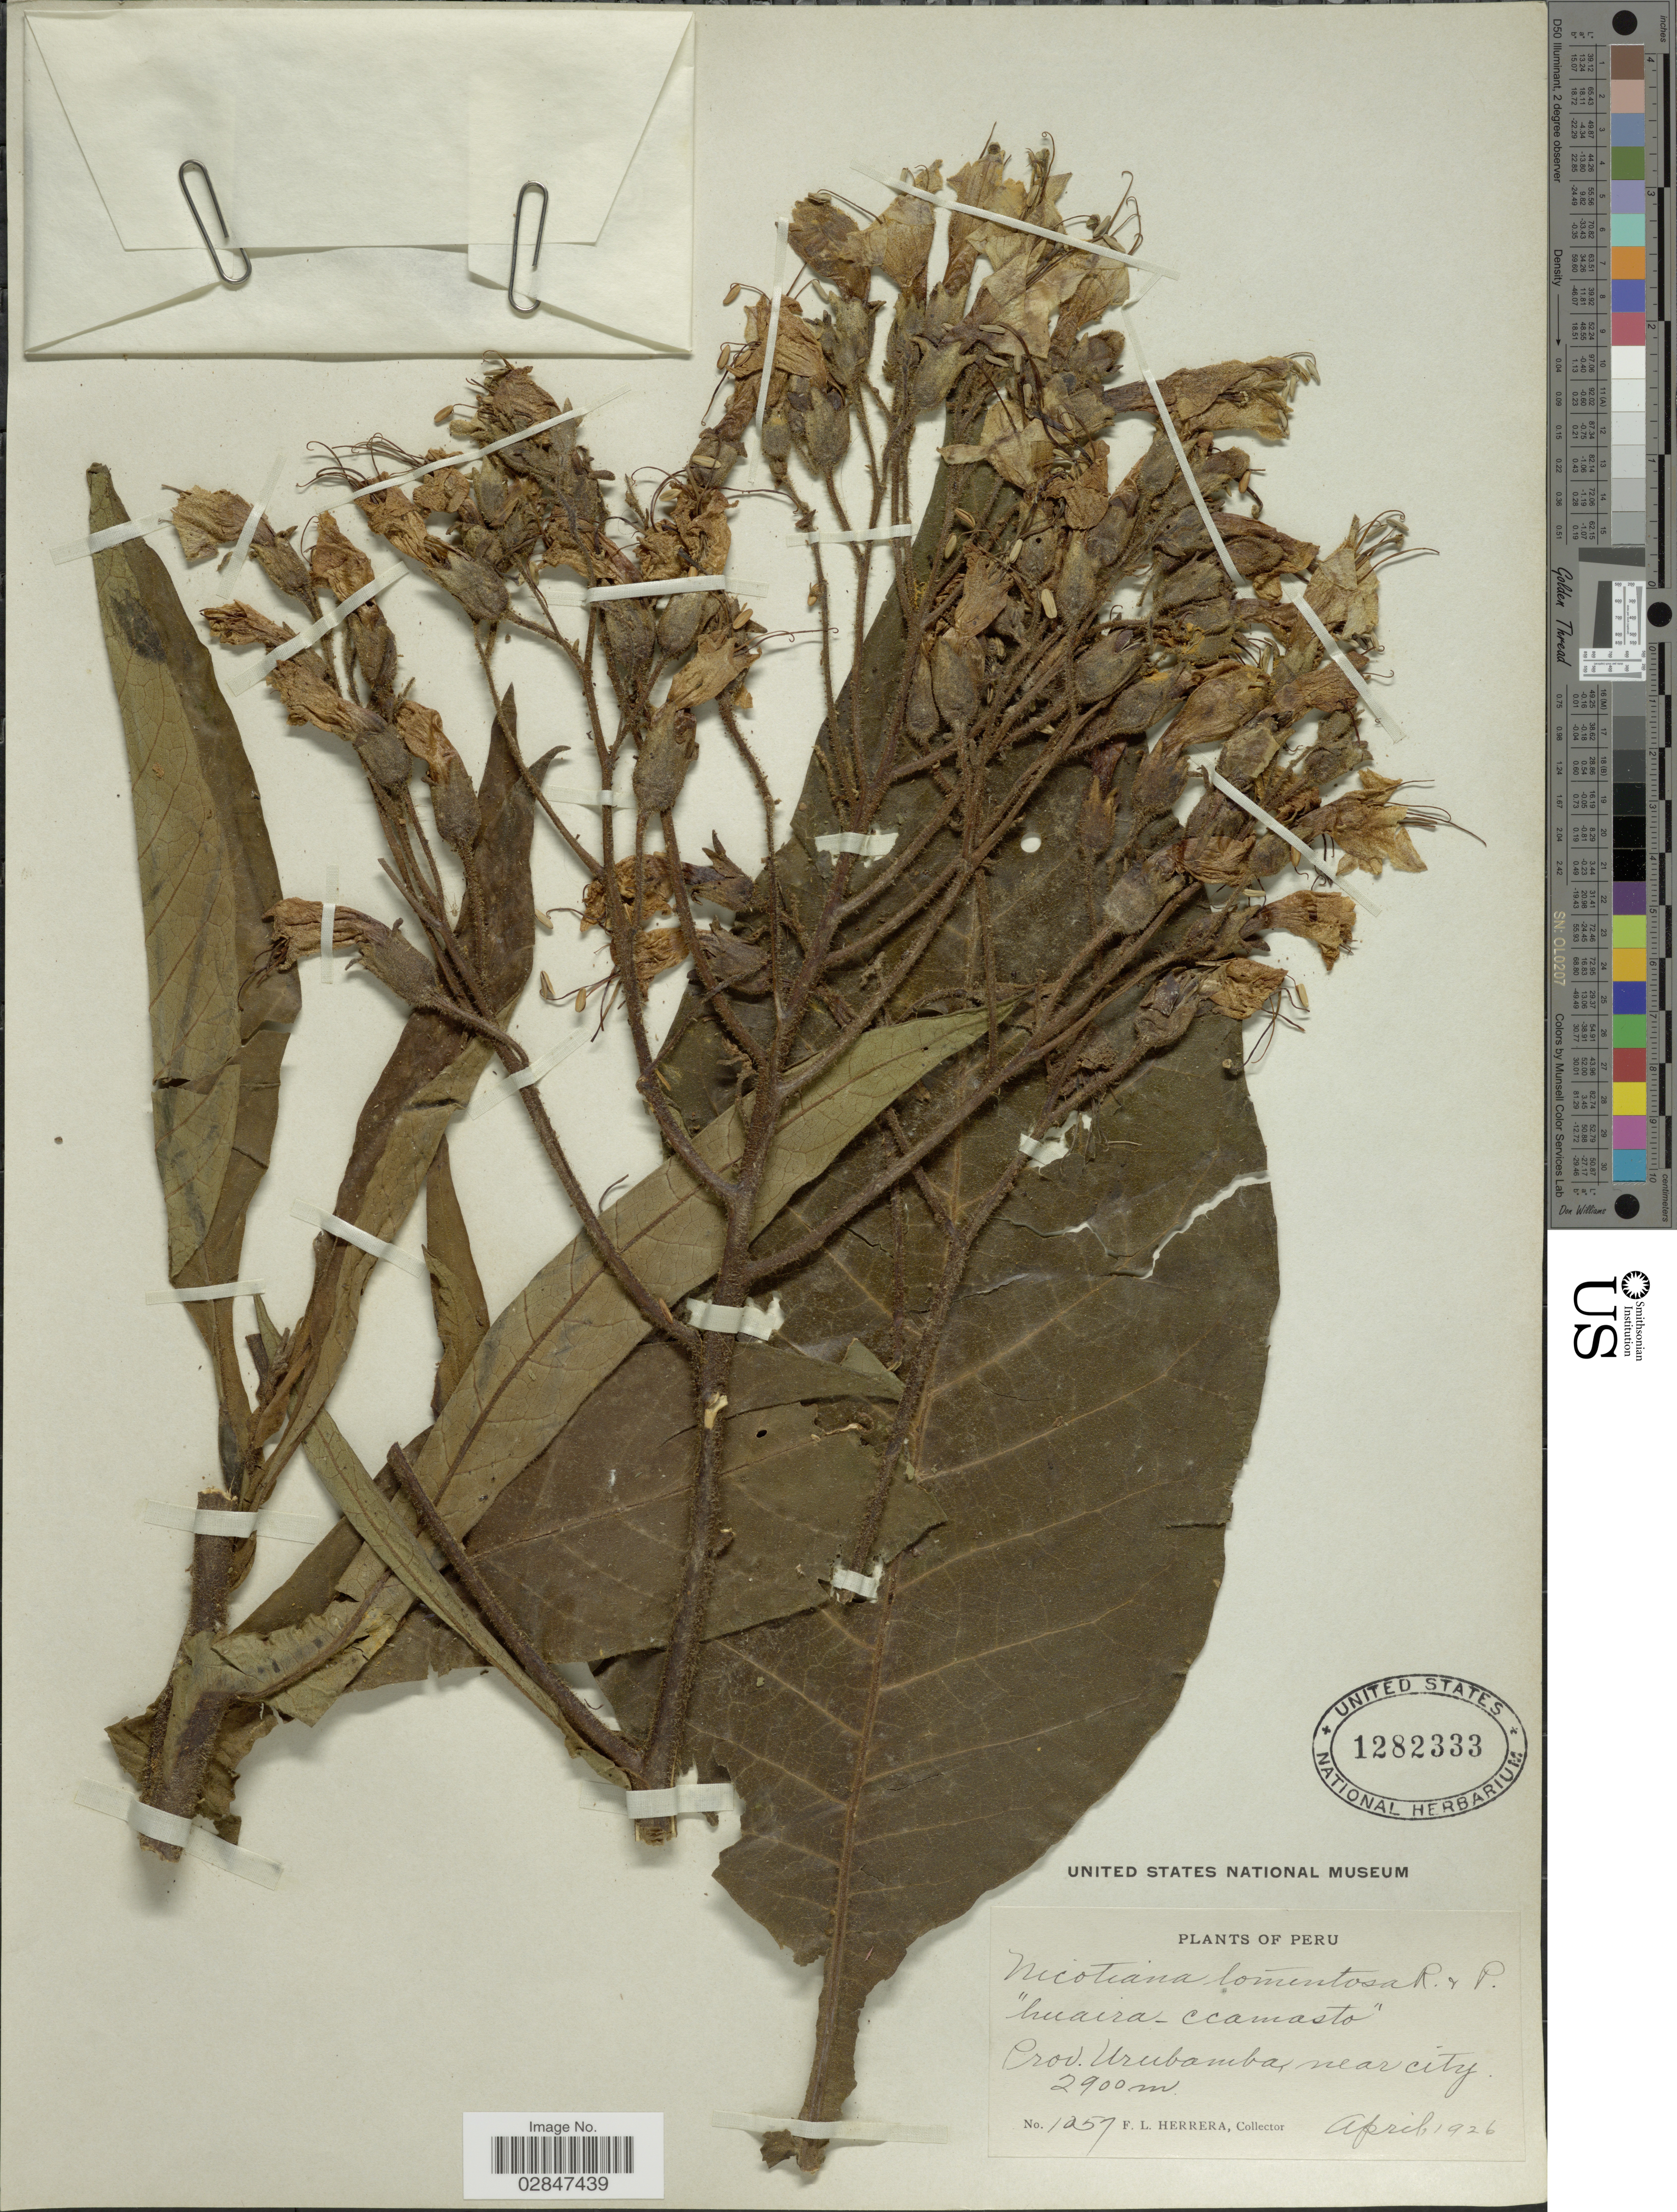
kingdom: Plantae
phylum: Tracheophyta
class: Magnoliopsida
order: Solanales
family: Solanaceae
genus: Nicotiana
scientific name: Nicotiana tomentosa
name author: Ruiz & Pav.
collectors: F. L. Herrera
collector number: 1057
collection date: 1926-04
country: Peru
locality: Prov. Urubamba near city.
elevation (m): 2900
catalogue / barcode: US 1282333